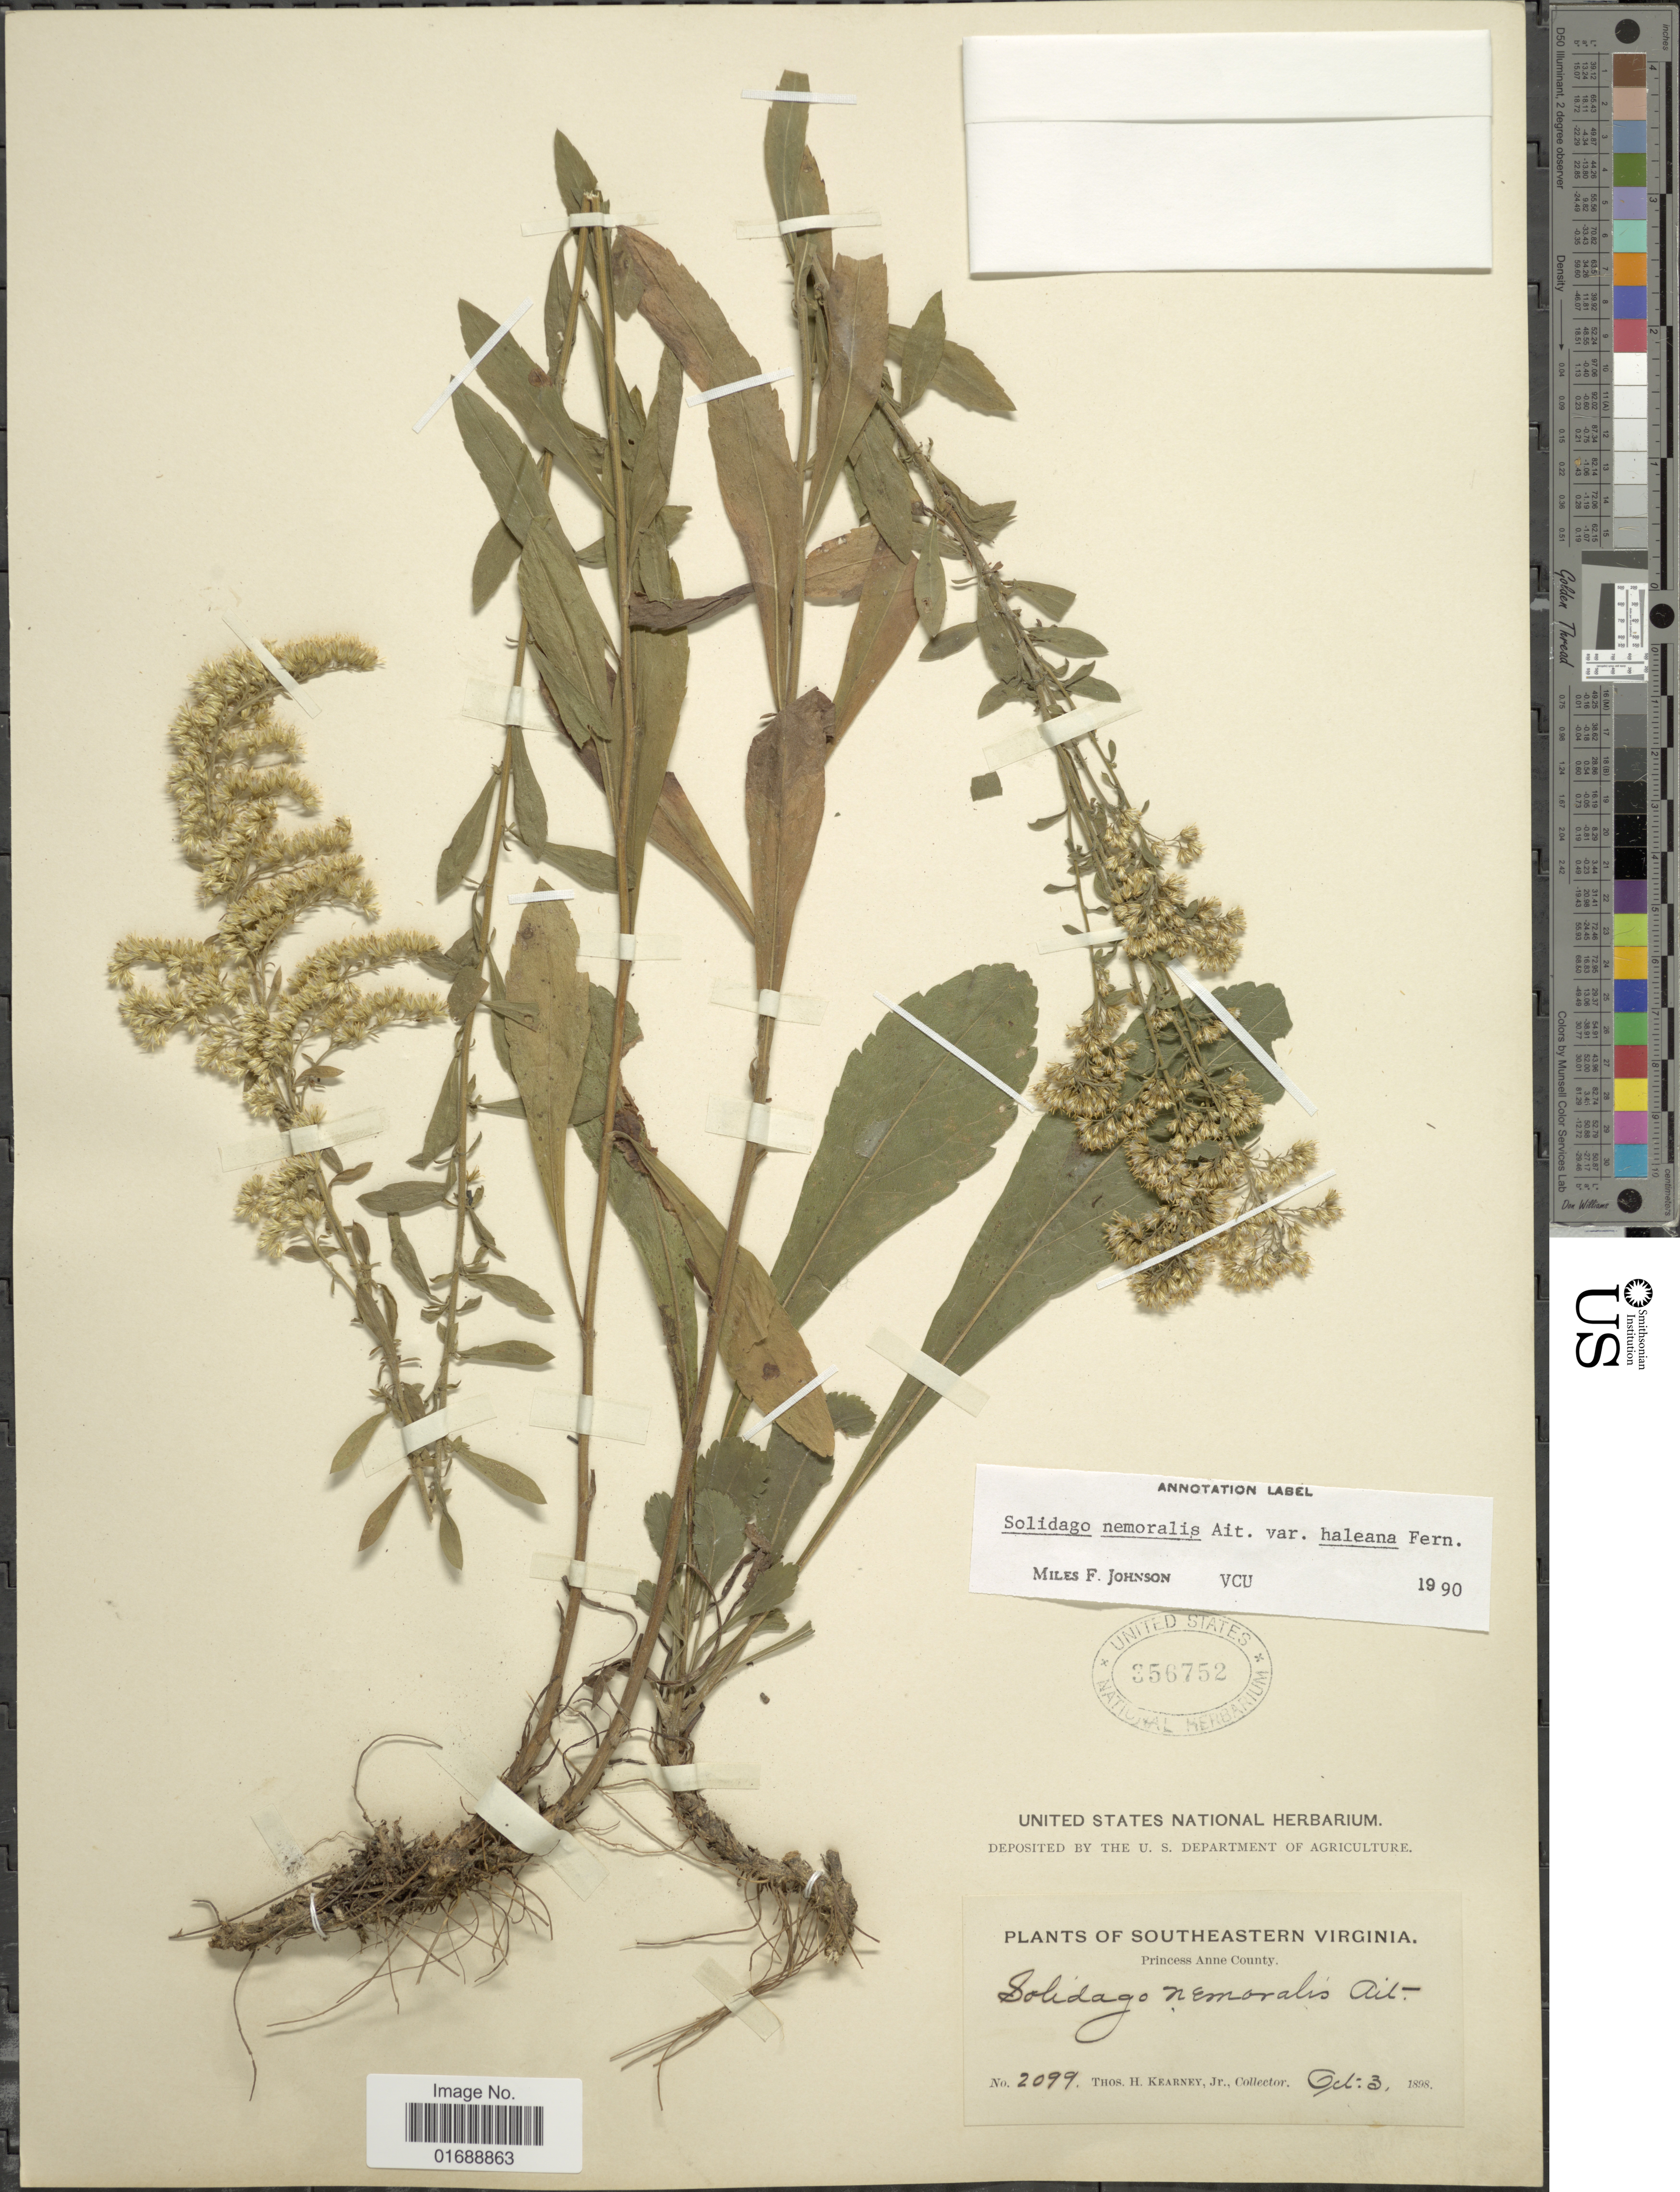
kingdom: Plantae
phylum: Tracheophyta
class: Magnoliopsida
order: Asterales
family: Asteraceae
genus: Solidago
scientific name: Solidago nemoralis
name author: Aiton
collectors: T. H. Kearney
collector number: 2099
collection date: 1898-10-03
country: United States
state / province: Virginia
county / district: City of Virginia Beach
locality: Southeastern Virginia, Princess Anne (=historic county name) County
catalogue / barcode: US 356752